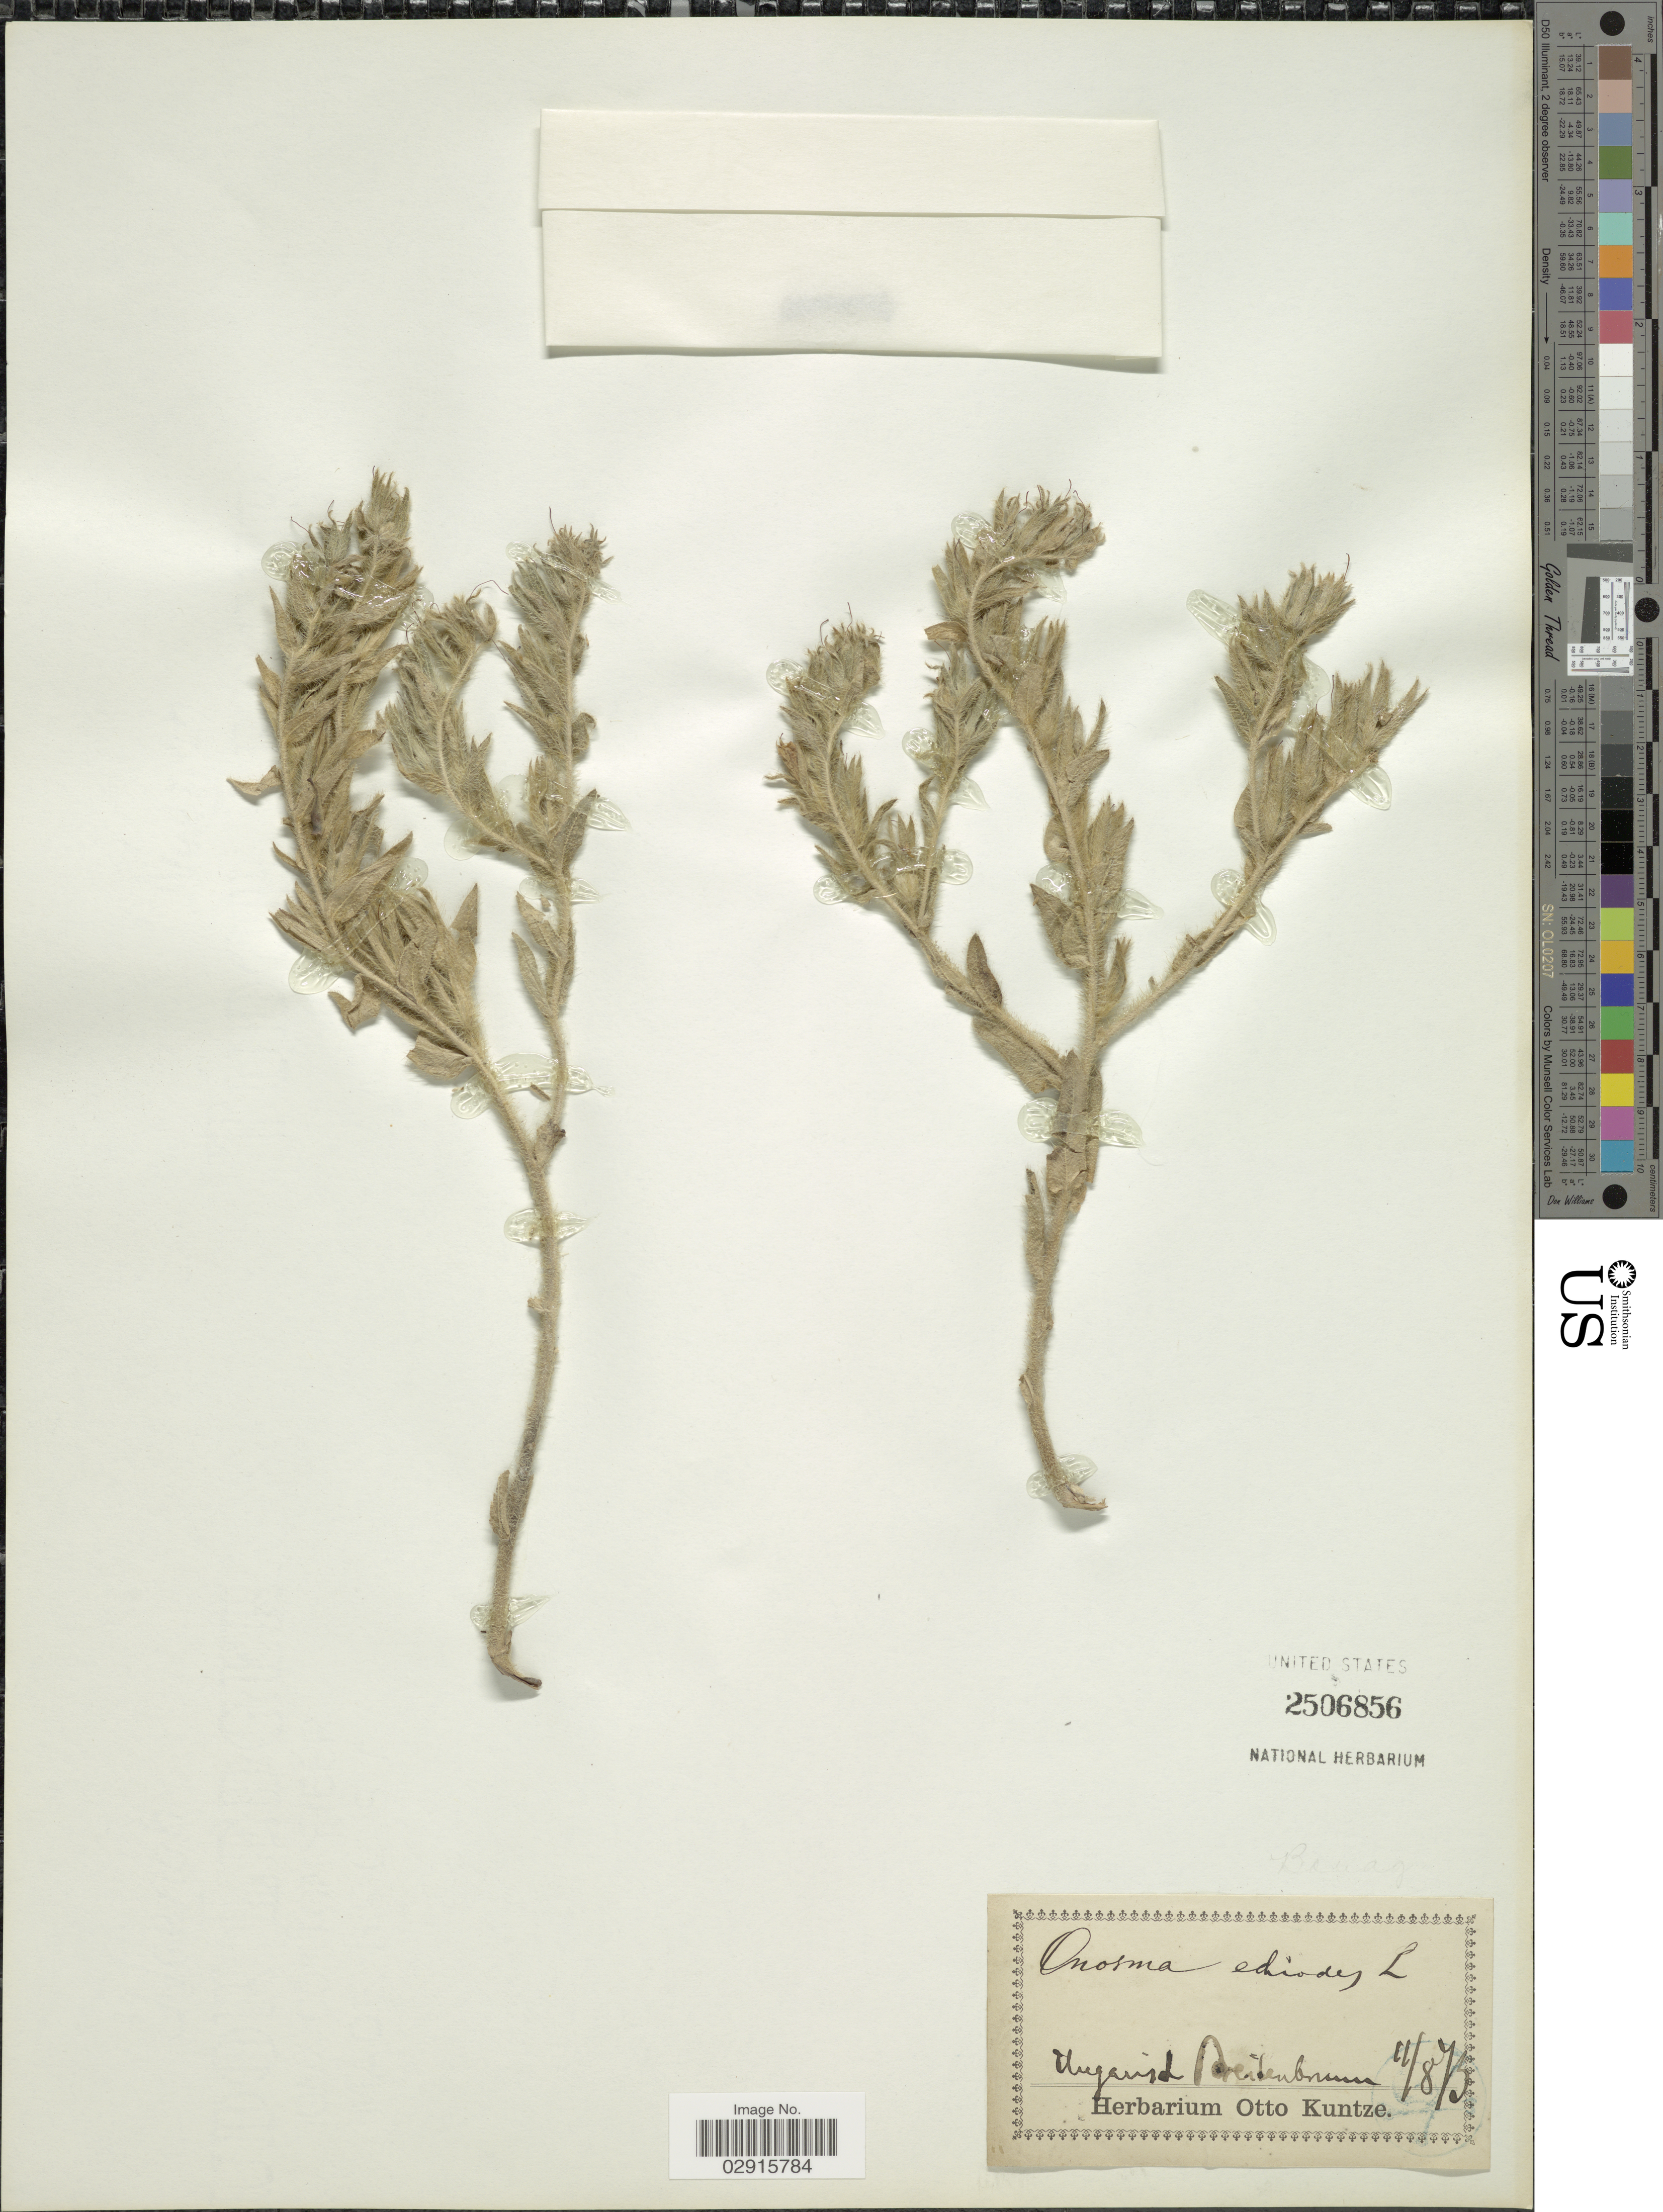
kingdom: Plantae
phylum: Tracheophyta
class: Magnoliopsida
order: Boraginales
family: Boraginaceae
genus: Onosma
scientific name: Onosma echioides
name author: L.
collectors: ex herb. Otto Kuntze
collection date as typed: Transcribed d/m/y: 11/8/73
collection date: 1873-08-11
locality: Ungansd [interpreted] Breitenbrum.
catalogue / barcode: US 2506856